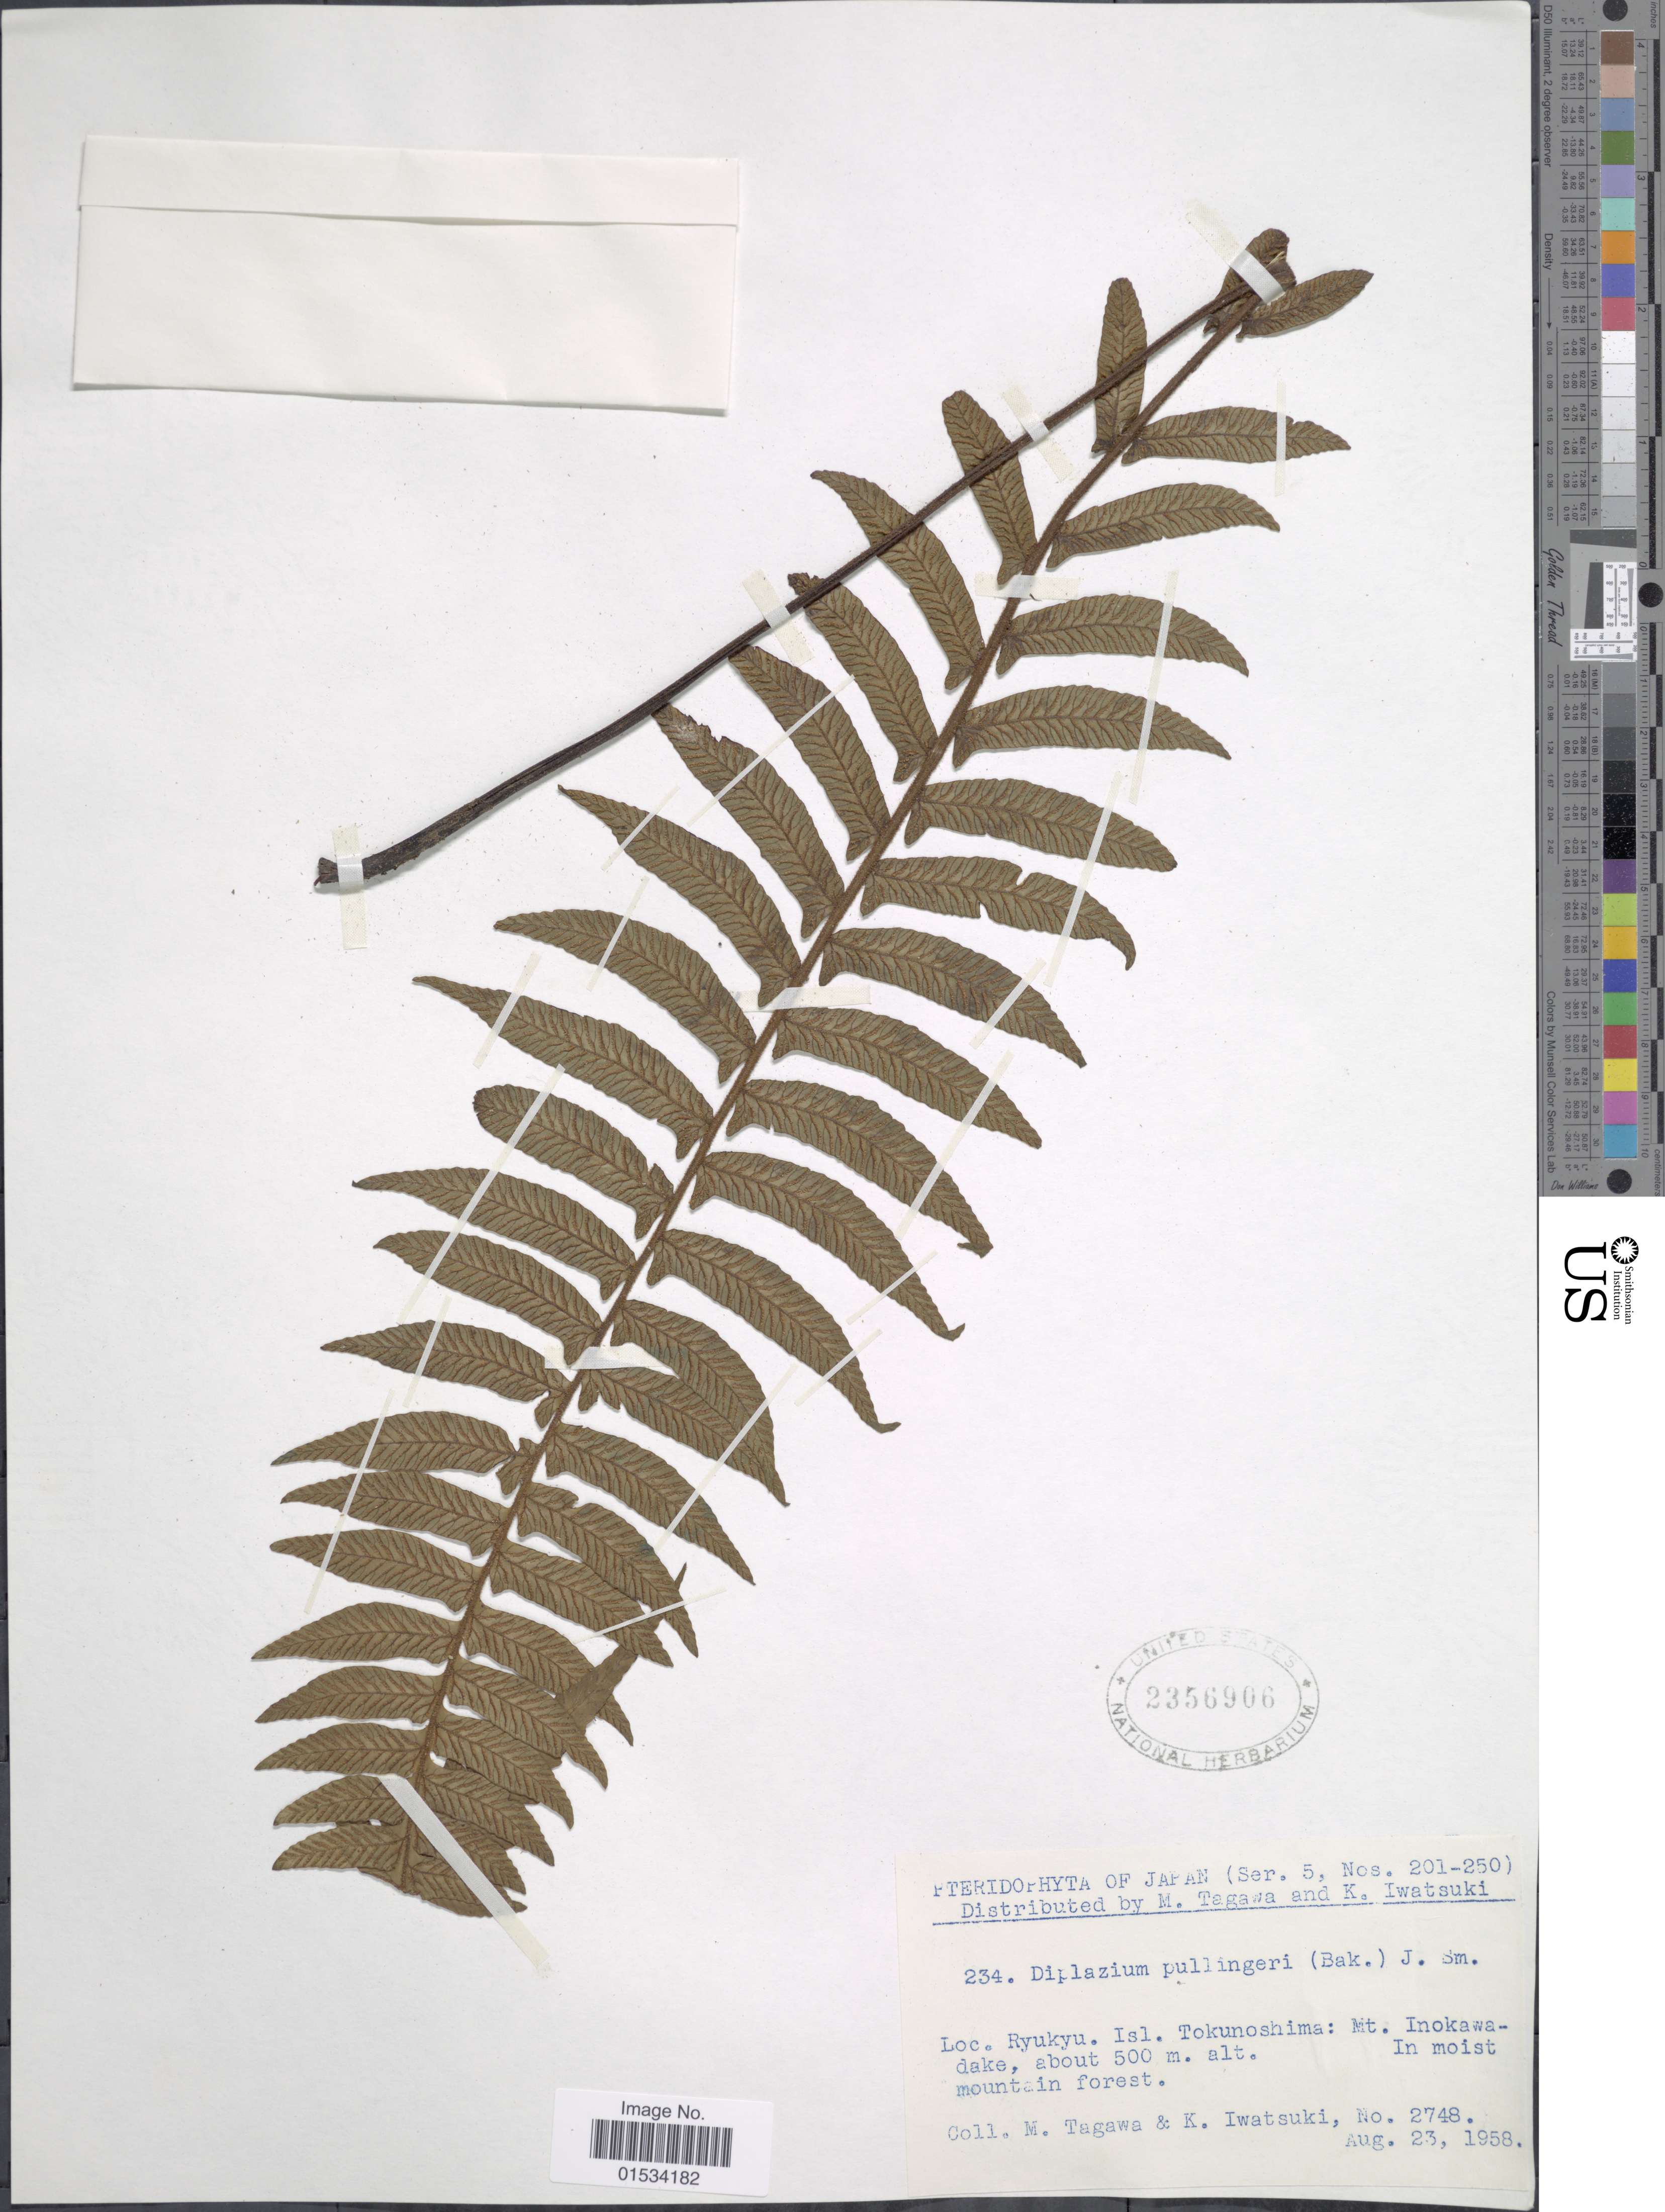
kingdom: Plantae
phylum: Tracheophyta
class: Polypodiopsida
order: Polypodiales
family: Athyriaceae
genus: Diplazium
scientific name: Diplazium pullingeri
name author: (Baker) J. Sm.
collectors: M. Tagawa & K. Iwatsuki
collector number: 2748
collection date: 1958-08-23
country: Japan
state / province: Okinawa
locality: Ryukyu . Isl. Tokunoshima: Mt. Inokawa-dake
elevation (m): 500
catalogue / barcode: US 2356906